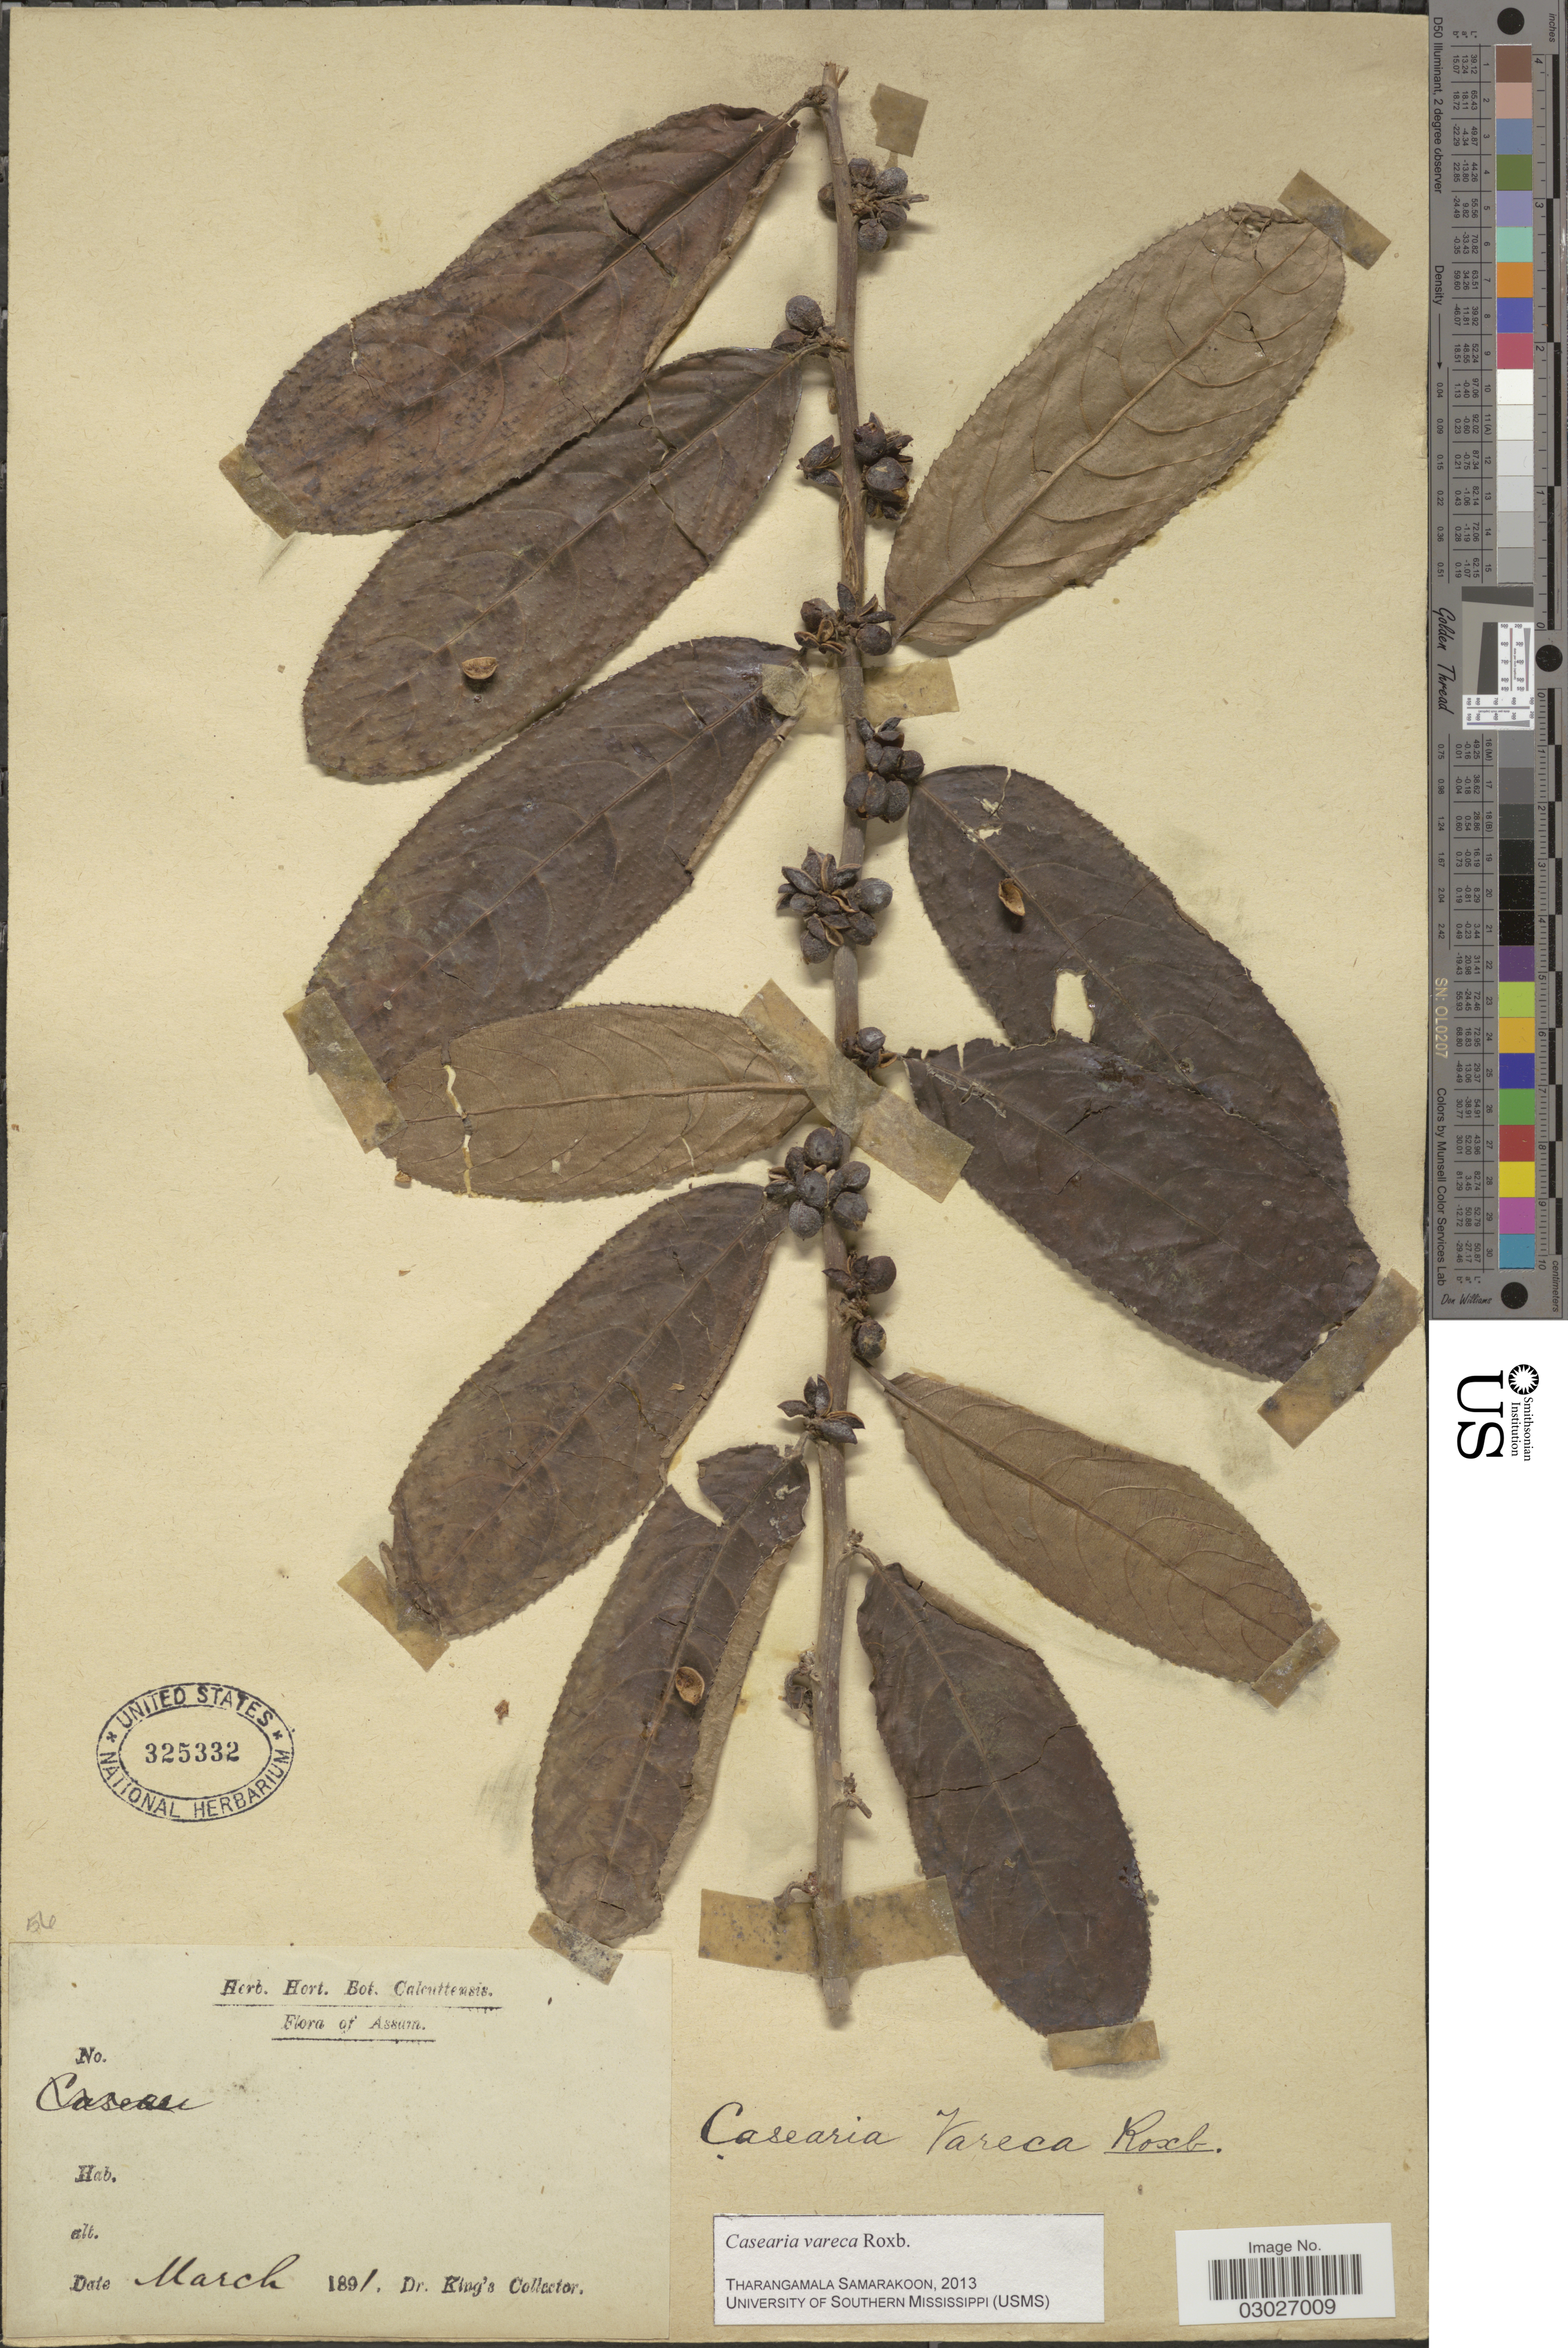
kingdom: Plantae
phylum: Tracheophyta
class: Magnoliopsida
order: Malpighiales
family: Salicaceae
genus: Casearia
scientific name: Casearia vareca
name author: Roxb.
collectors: Dr. King's collector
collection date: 1891-03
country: India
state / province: Assam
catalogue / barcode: US 325332